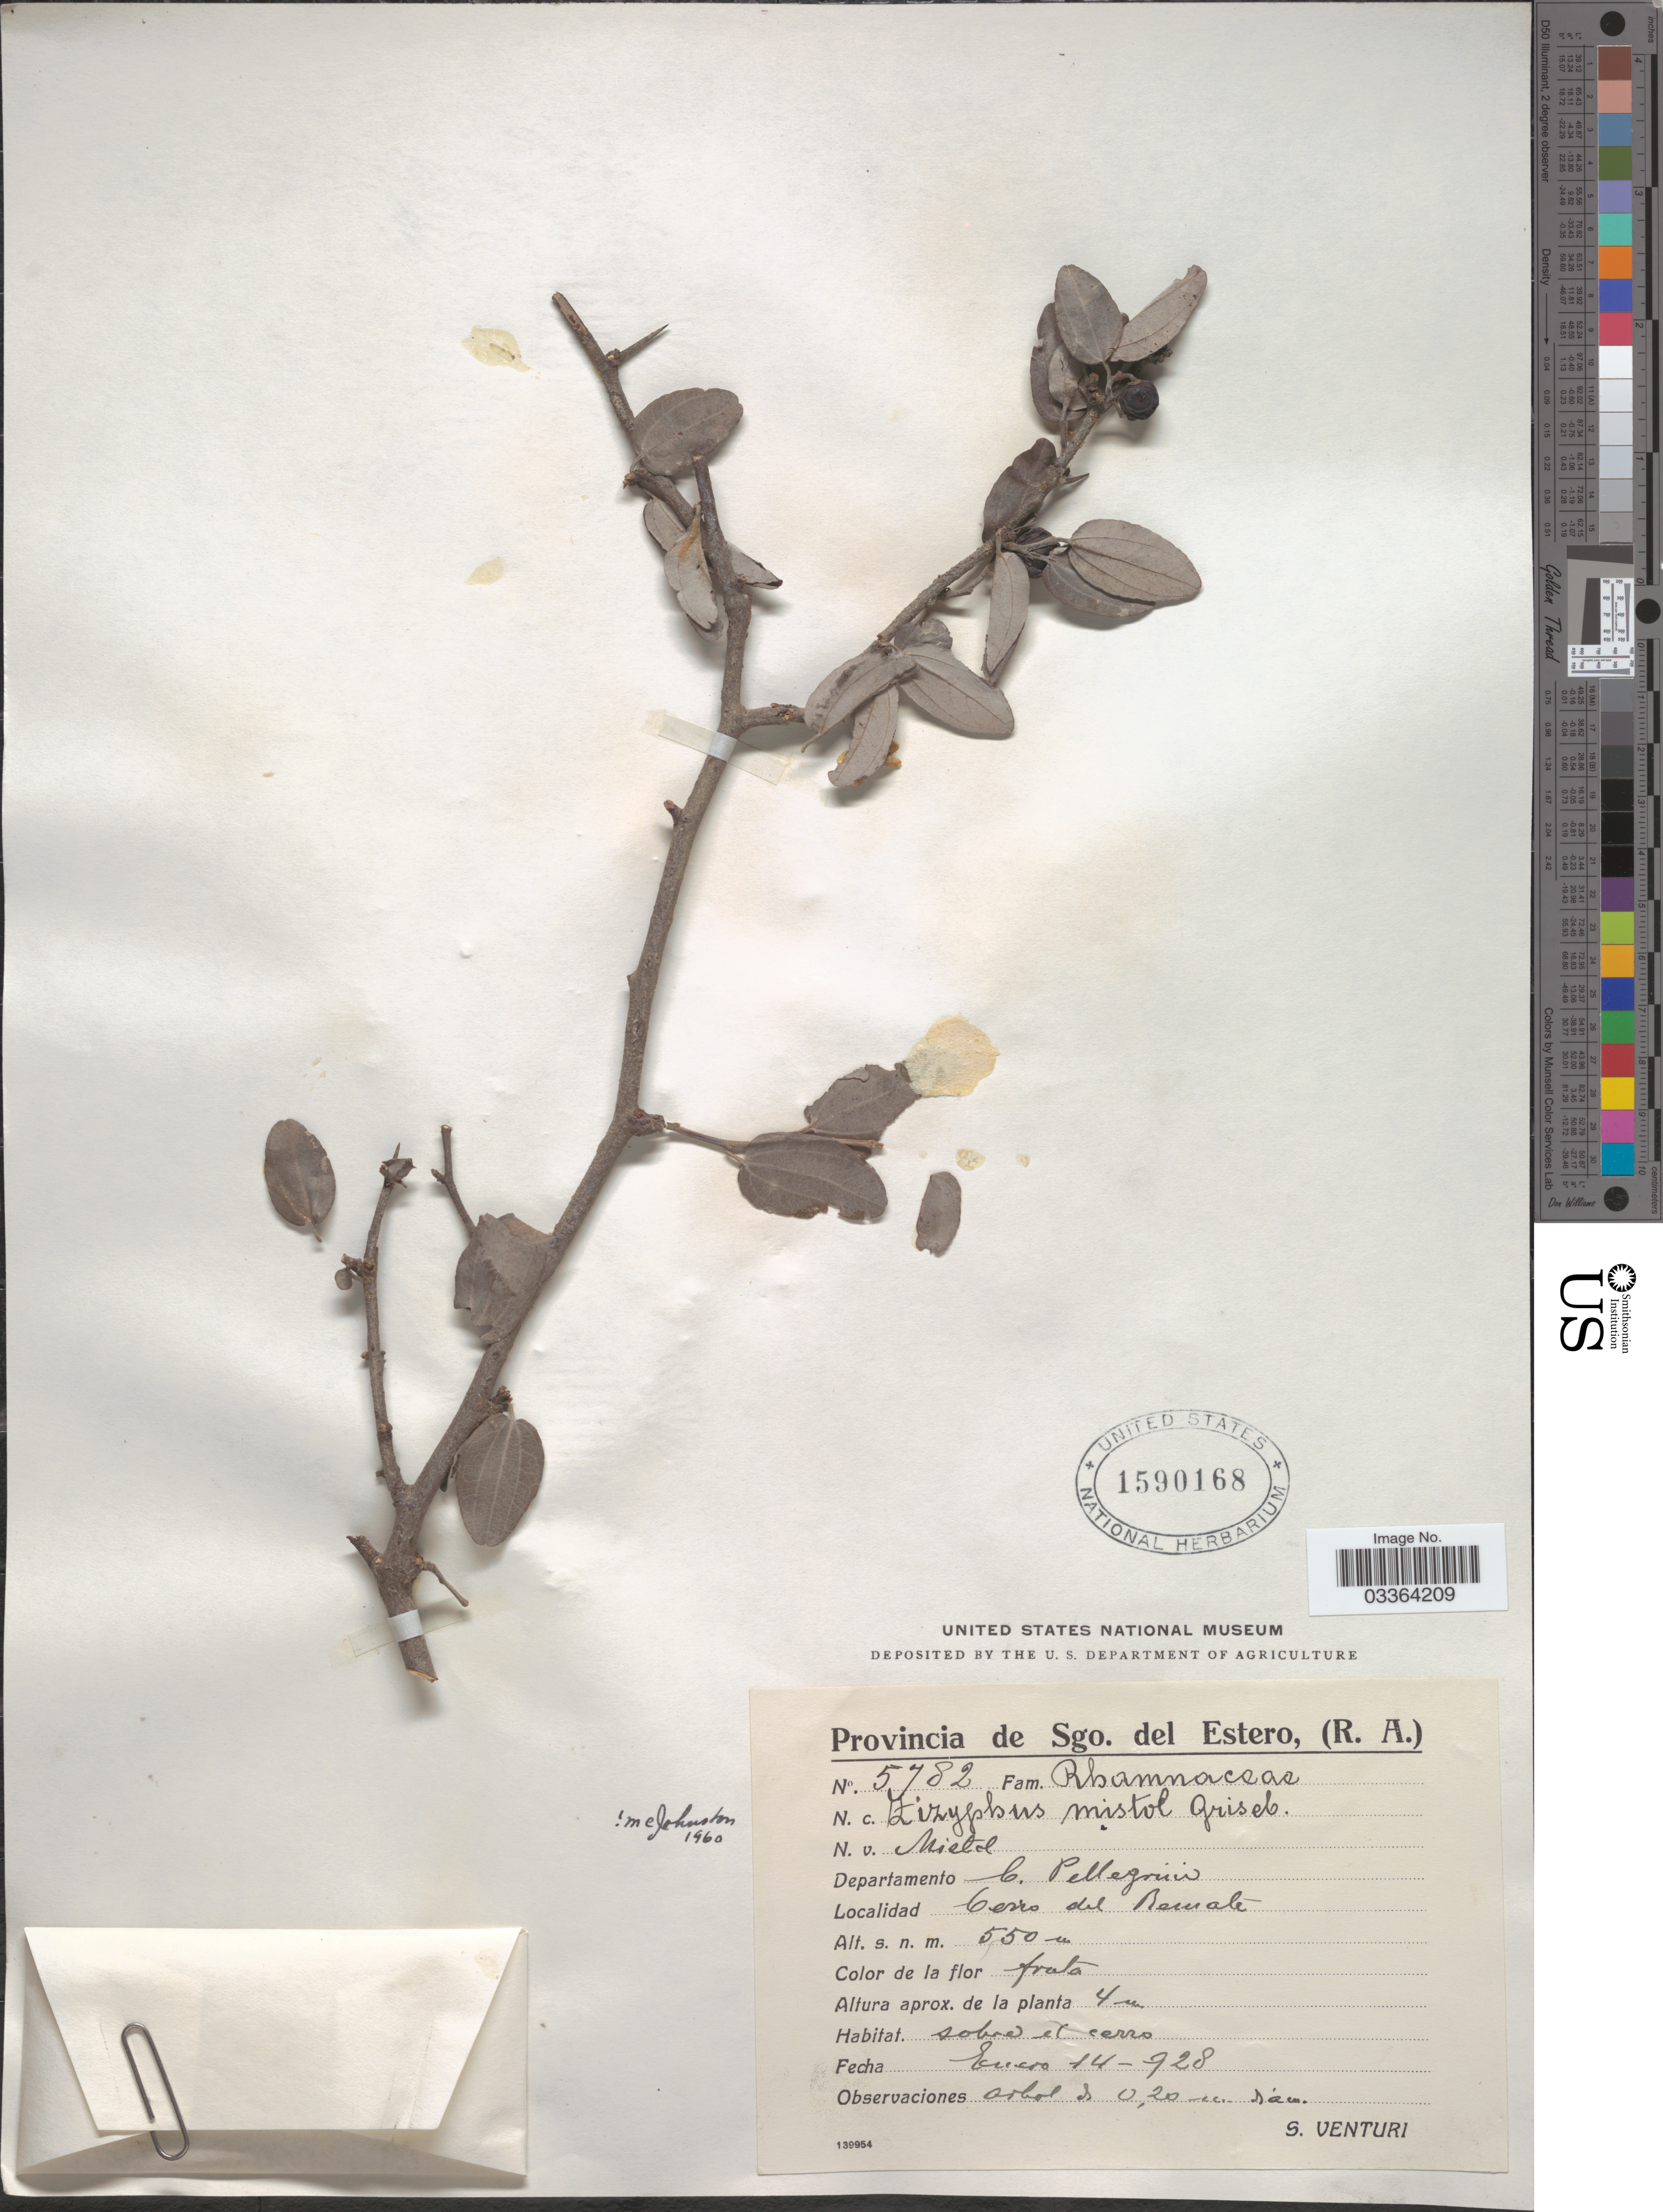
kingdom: Plantae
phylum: Tracheophyta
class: Magnoliopsida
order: Rosales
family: Rhamnaceae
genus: Sarcomphalus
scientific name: Sarcomphalus mistol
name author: (Griseb.) Hauenschild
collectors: S. Venturi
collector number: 5782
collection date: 1928-01-14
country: Argentina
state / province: Santiago del Estero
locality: Departamento C. Pellegrini, Cerro del Remate.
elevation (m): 550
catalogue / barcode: US 1590168